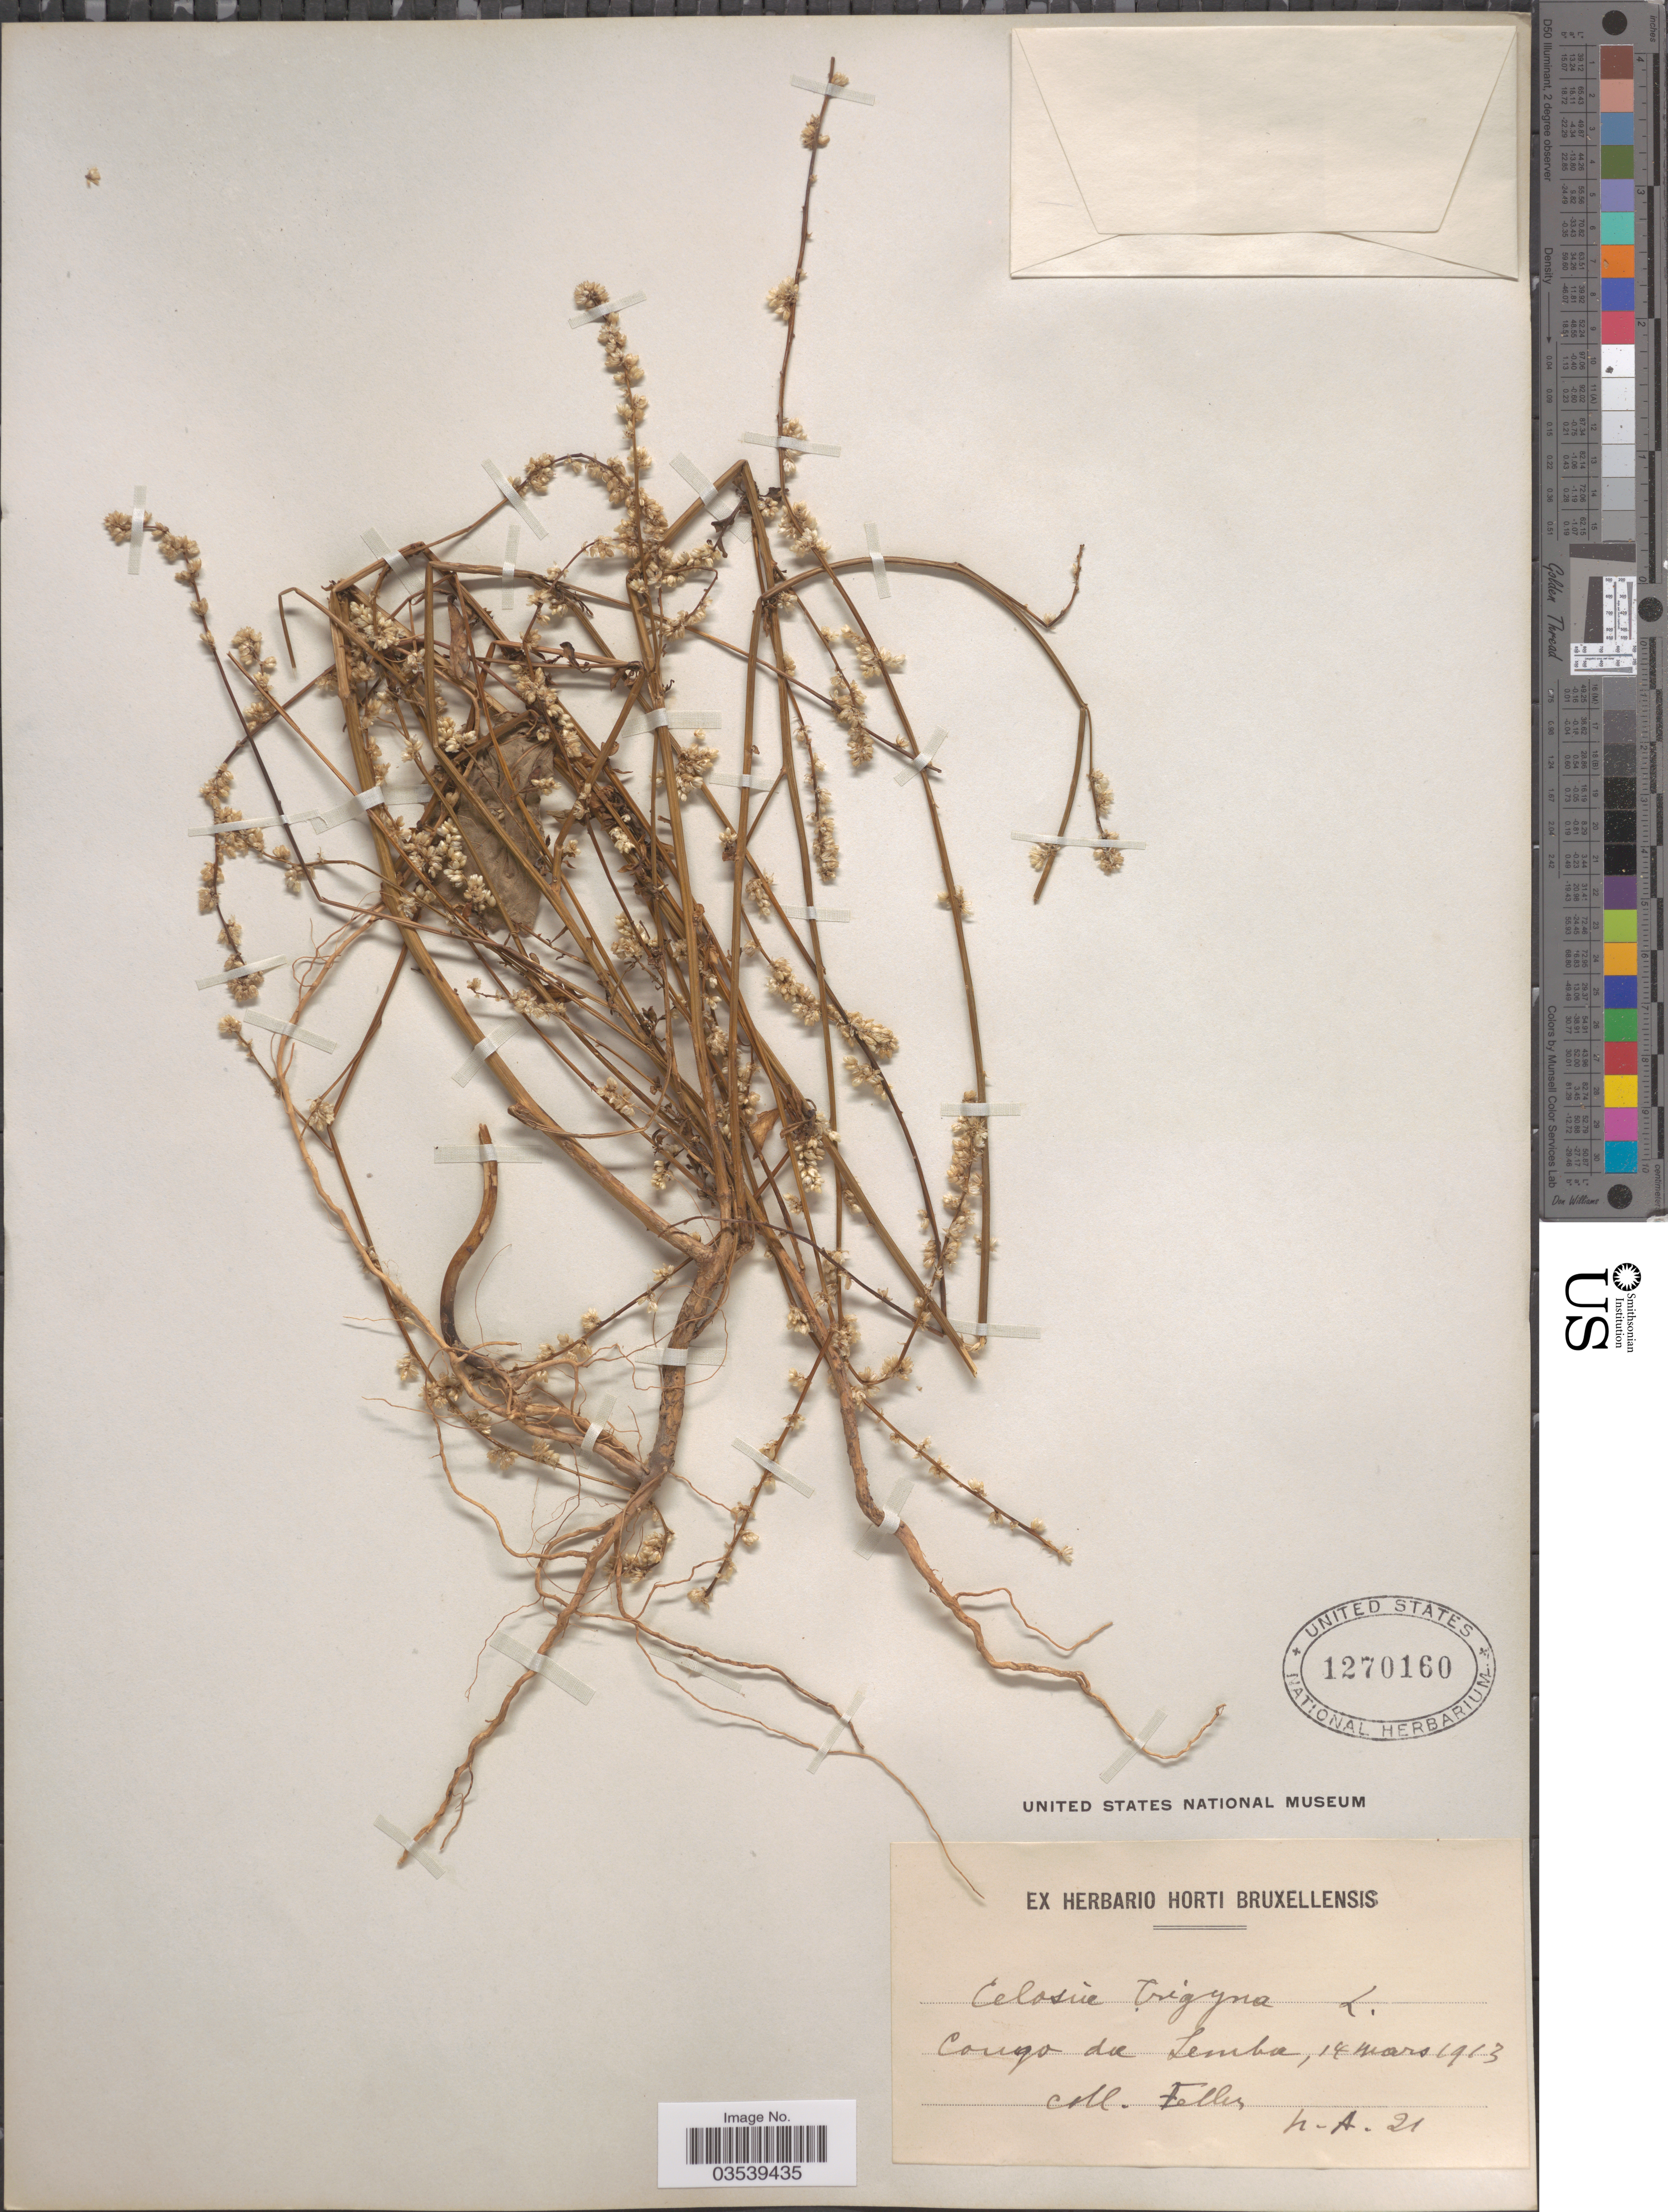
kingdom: Plantae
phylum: Tracheophyta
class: Magnoliopsida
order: Caryophyllales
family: Amaranthaceae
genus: Celosia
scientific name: Celosia trigyna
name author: L.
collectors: Feller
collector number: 21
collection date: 1913-03-14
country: Congo, Democratic Republic of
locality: Congo da Lemba.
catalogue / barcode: US 1270160